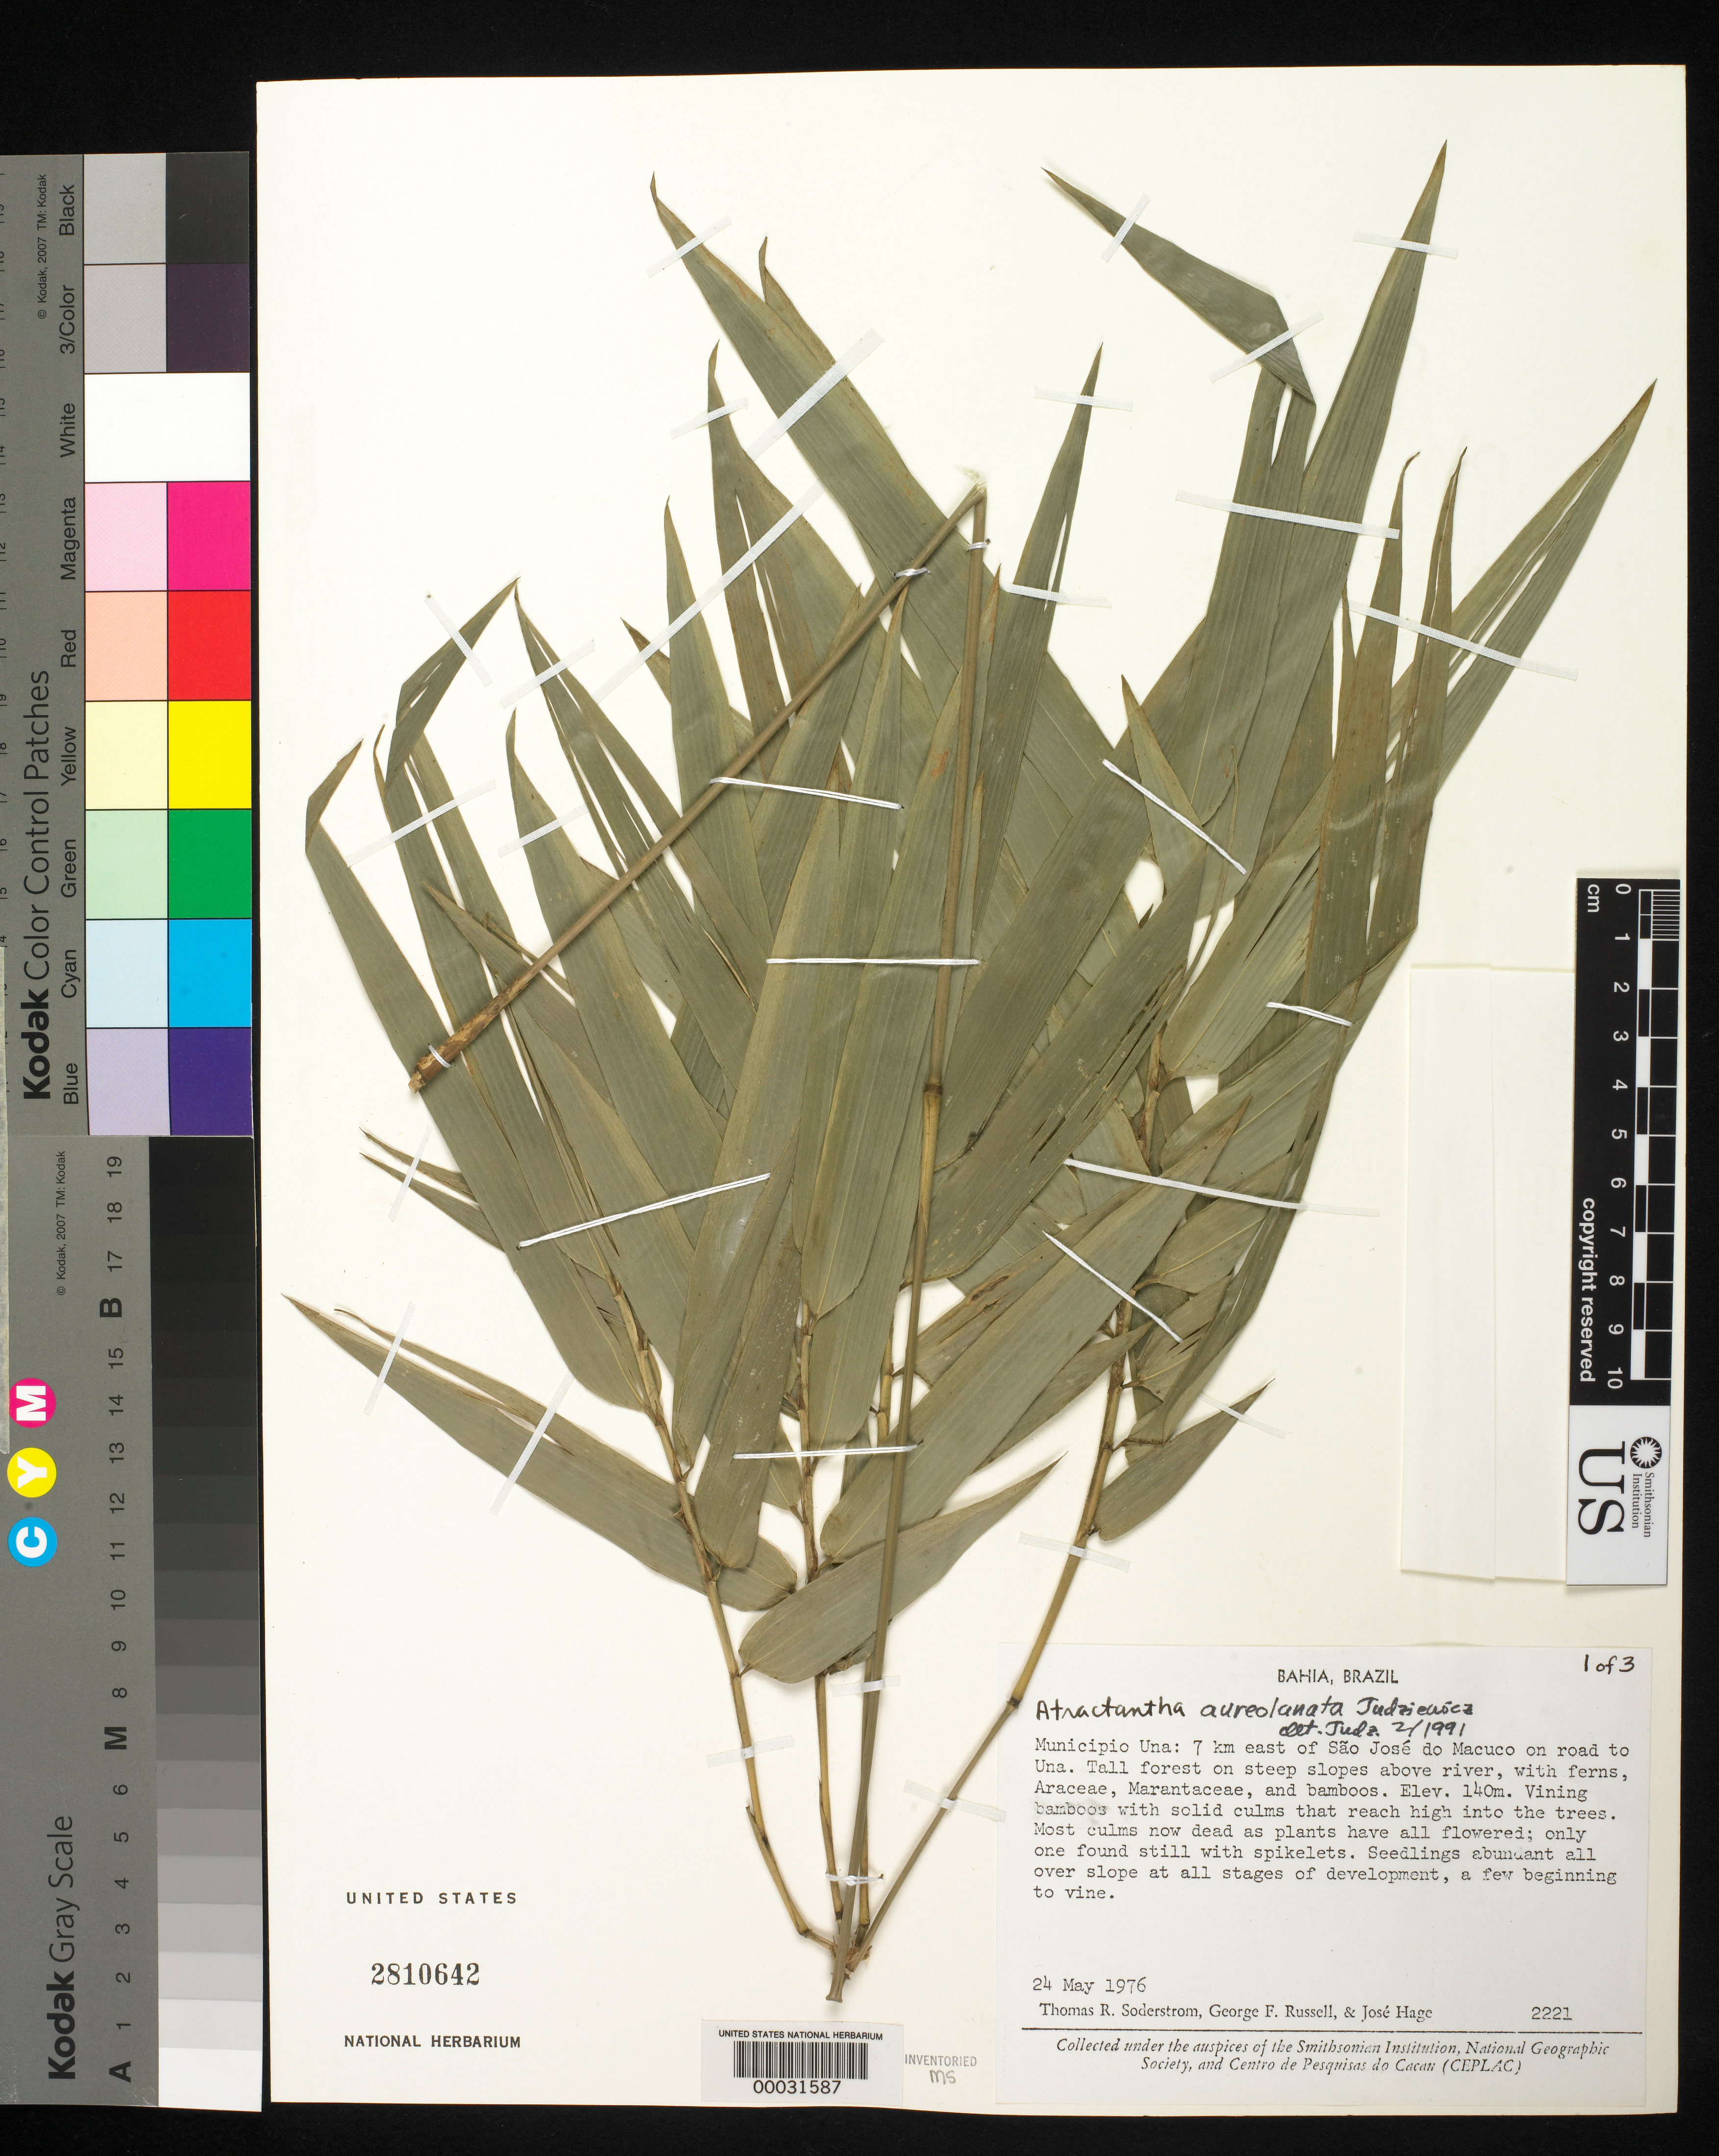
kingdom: Plantae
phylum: Tracheophyta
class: Liliopsida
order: Poales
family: Poaceae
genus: Atractantha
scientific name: Atractantha aureolanata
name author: Judz.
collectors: T. R. Soderstrom, G. Russell & J. Hage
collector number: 2221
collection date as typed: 24 May 1976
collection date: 1976-05-24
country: Brazil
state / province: Bahia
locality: Una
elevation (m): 140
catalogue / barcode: US 2810642